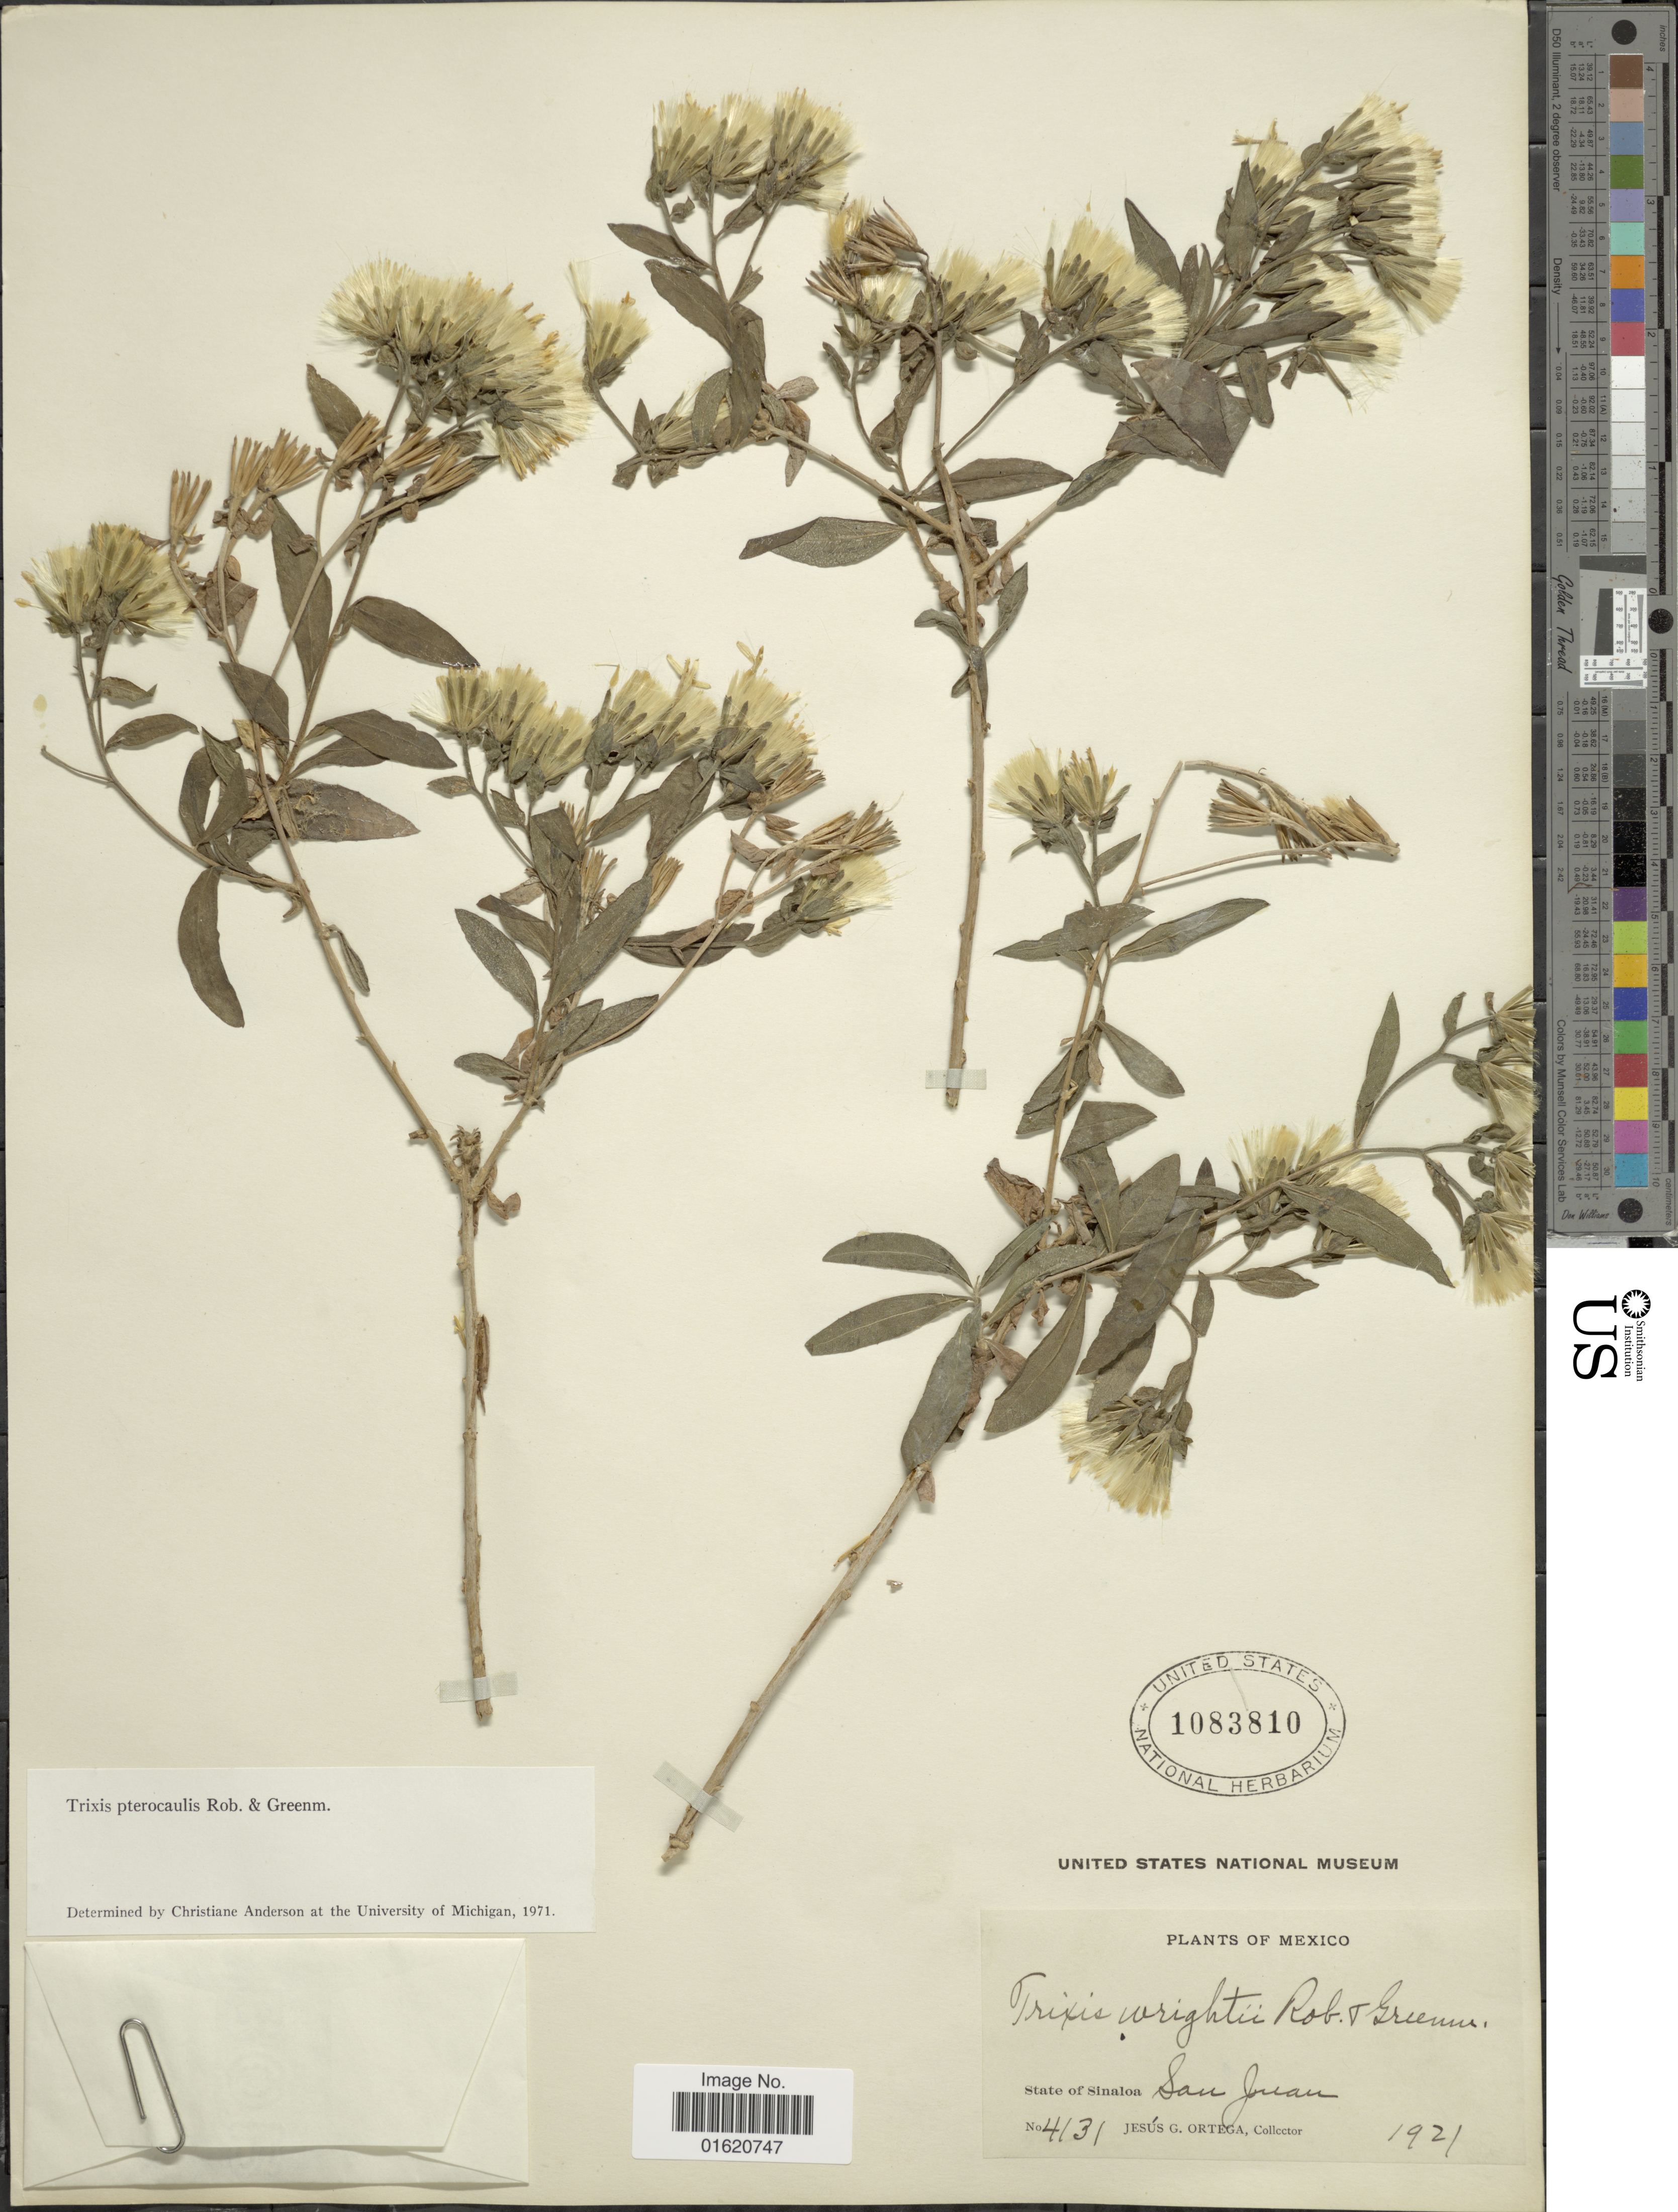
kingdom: Plantae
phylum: Tracheophyta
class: Magnoliopsida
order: Asterales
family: Asteraceae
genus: Trixis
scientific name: Trixis pterocaulis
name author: B.L. Rob. & Greenm.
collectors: J. Ortega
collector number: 4131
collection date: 1921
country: Mexico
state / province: Sinaloa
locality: San Juan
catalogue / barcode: US 1083810